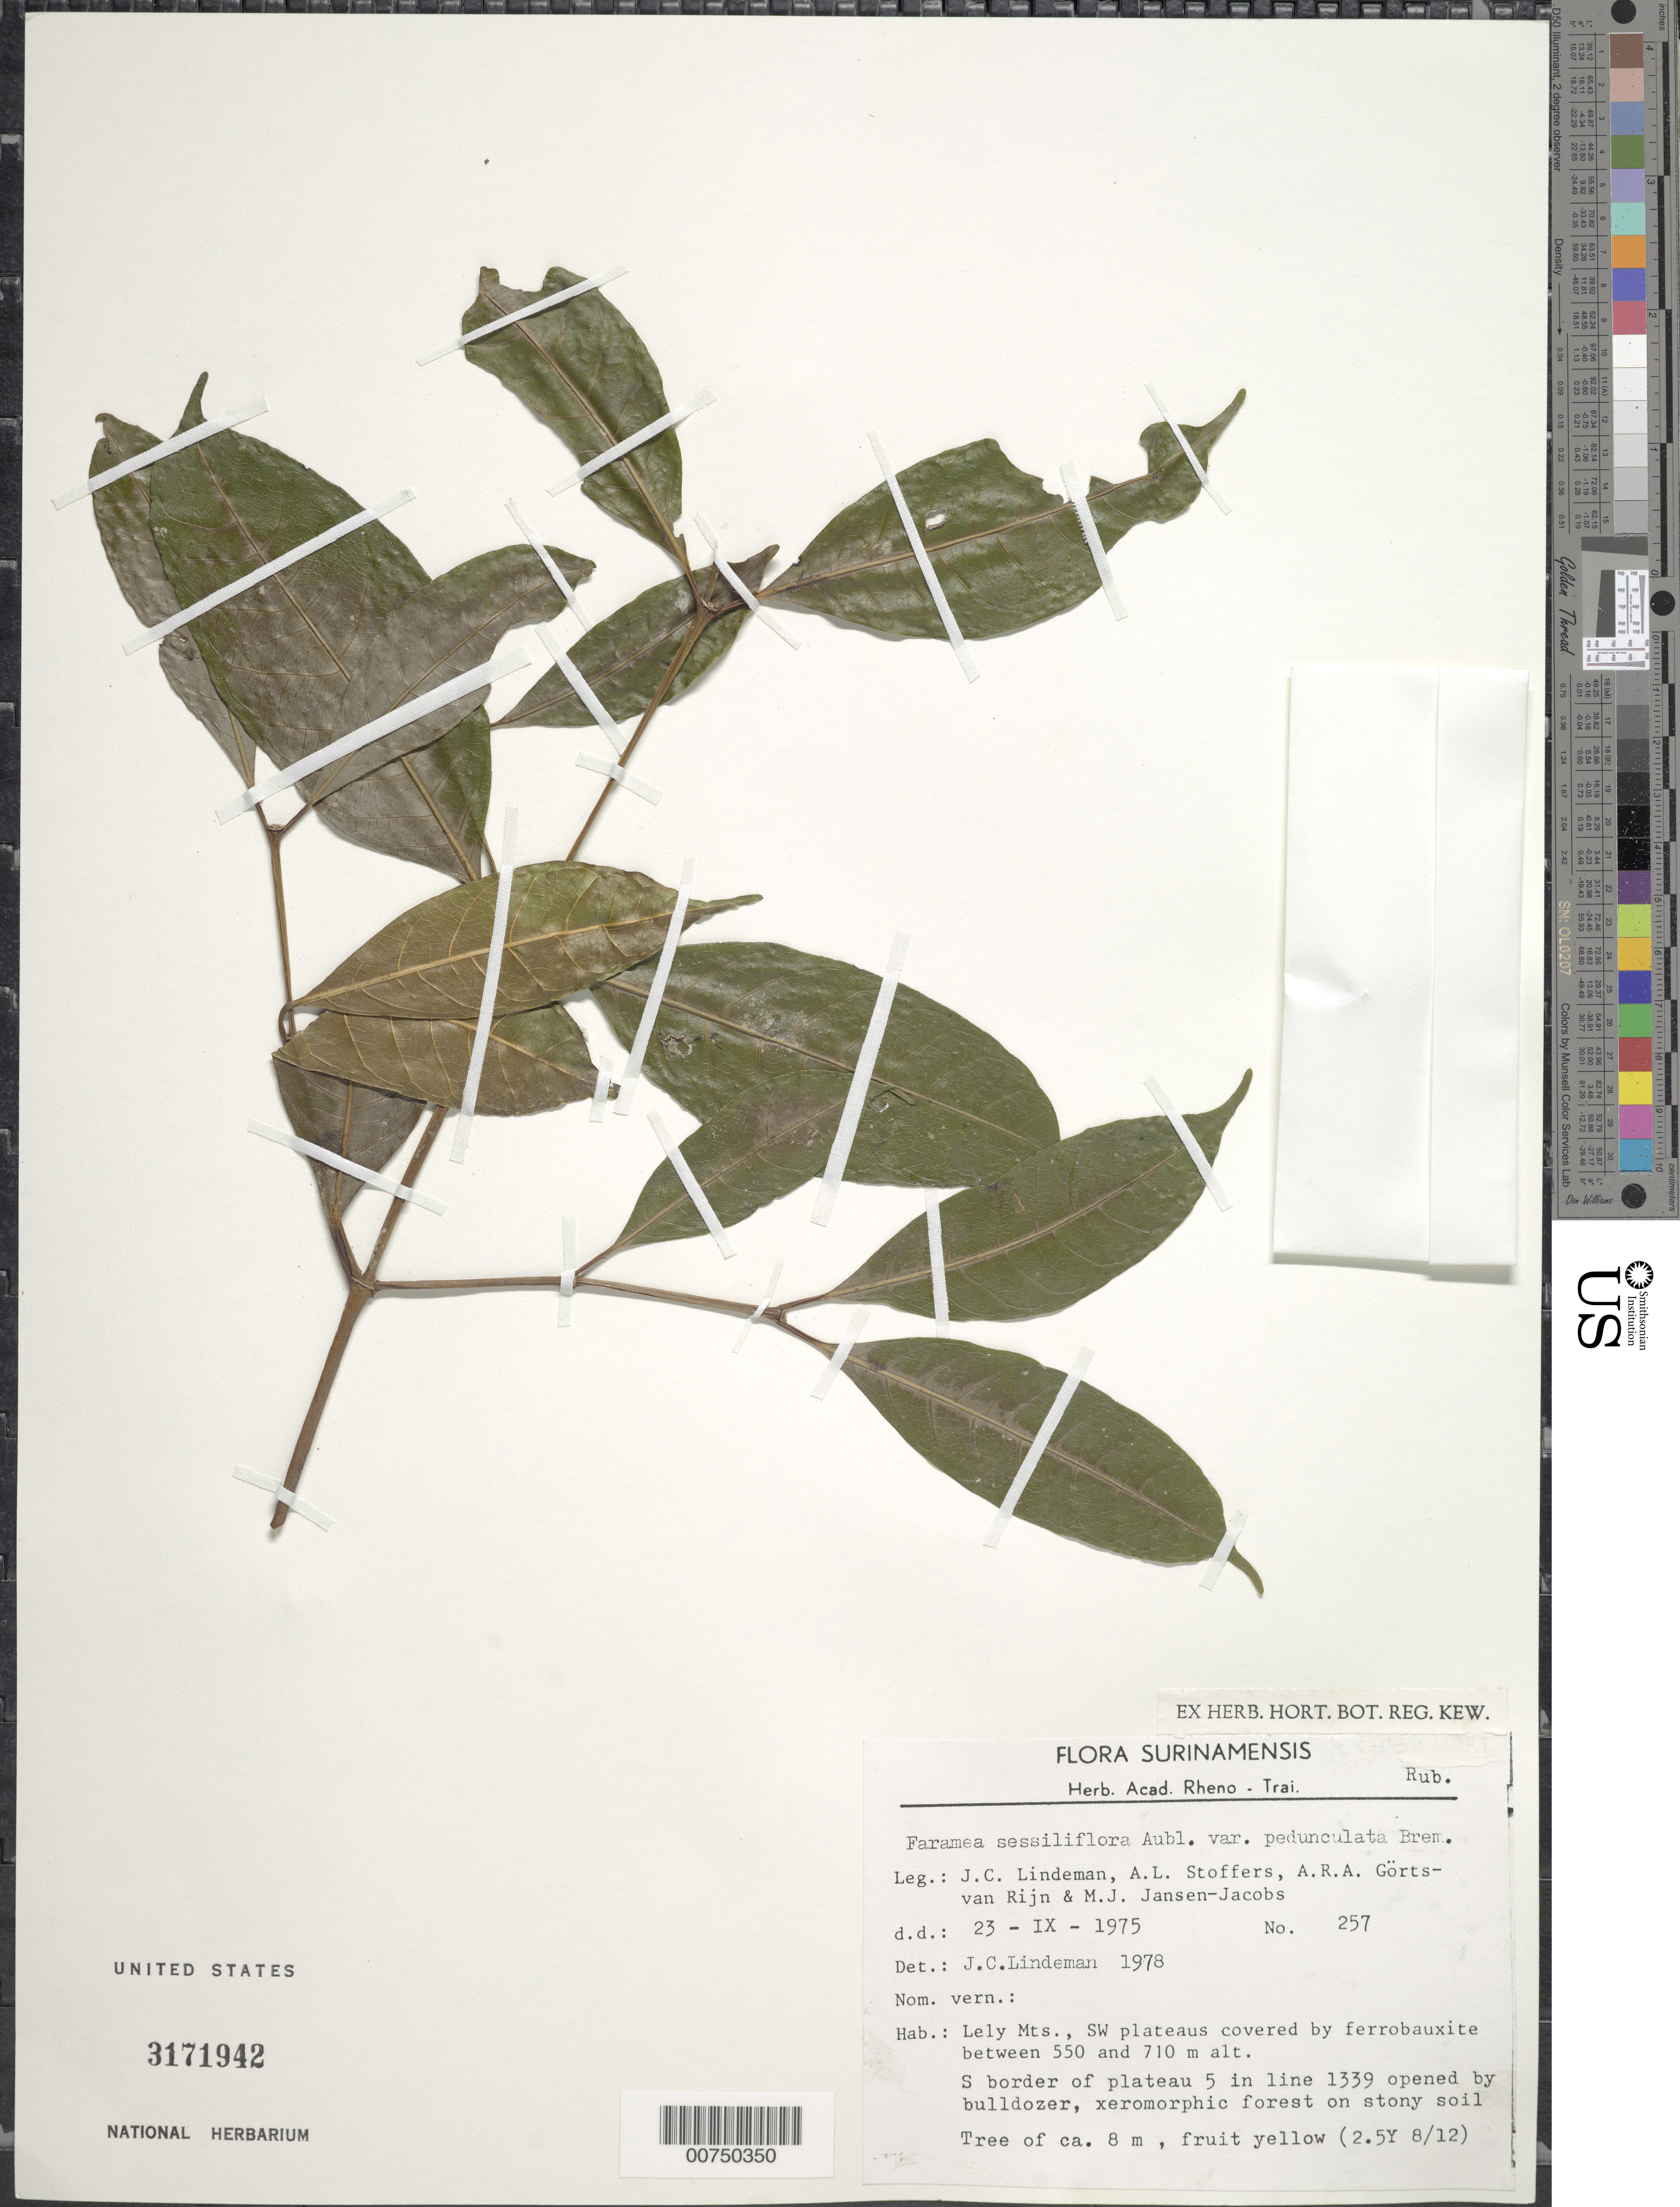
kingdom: Plantae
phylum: Tracheophyta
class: Magnoliopsida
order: Gentianales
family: Rubiaceae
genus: Faramea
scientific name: Faramea sessiliflora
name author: Aubl.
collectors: J. C. Lindeman, A. Stoffers, A. .R. A. Görts-van Rijn & M. J. Jansen-Jacobs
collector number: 257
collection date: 1975-09-23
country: Suriname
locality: Lely Mts., SW plateaus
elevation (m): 550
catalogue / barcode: US 3171942